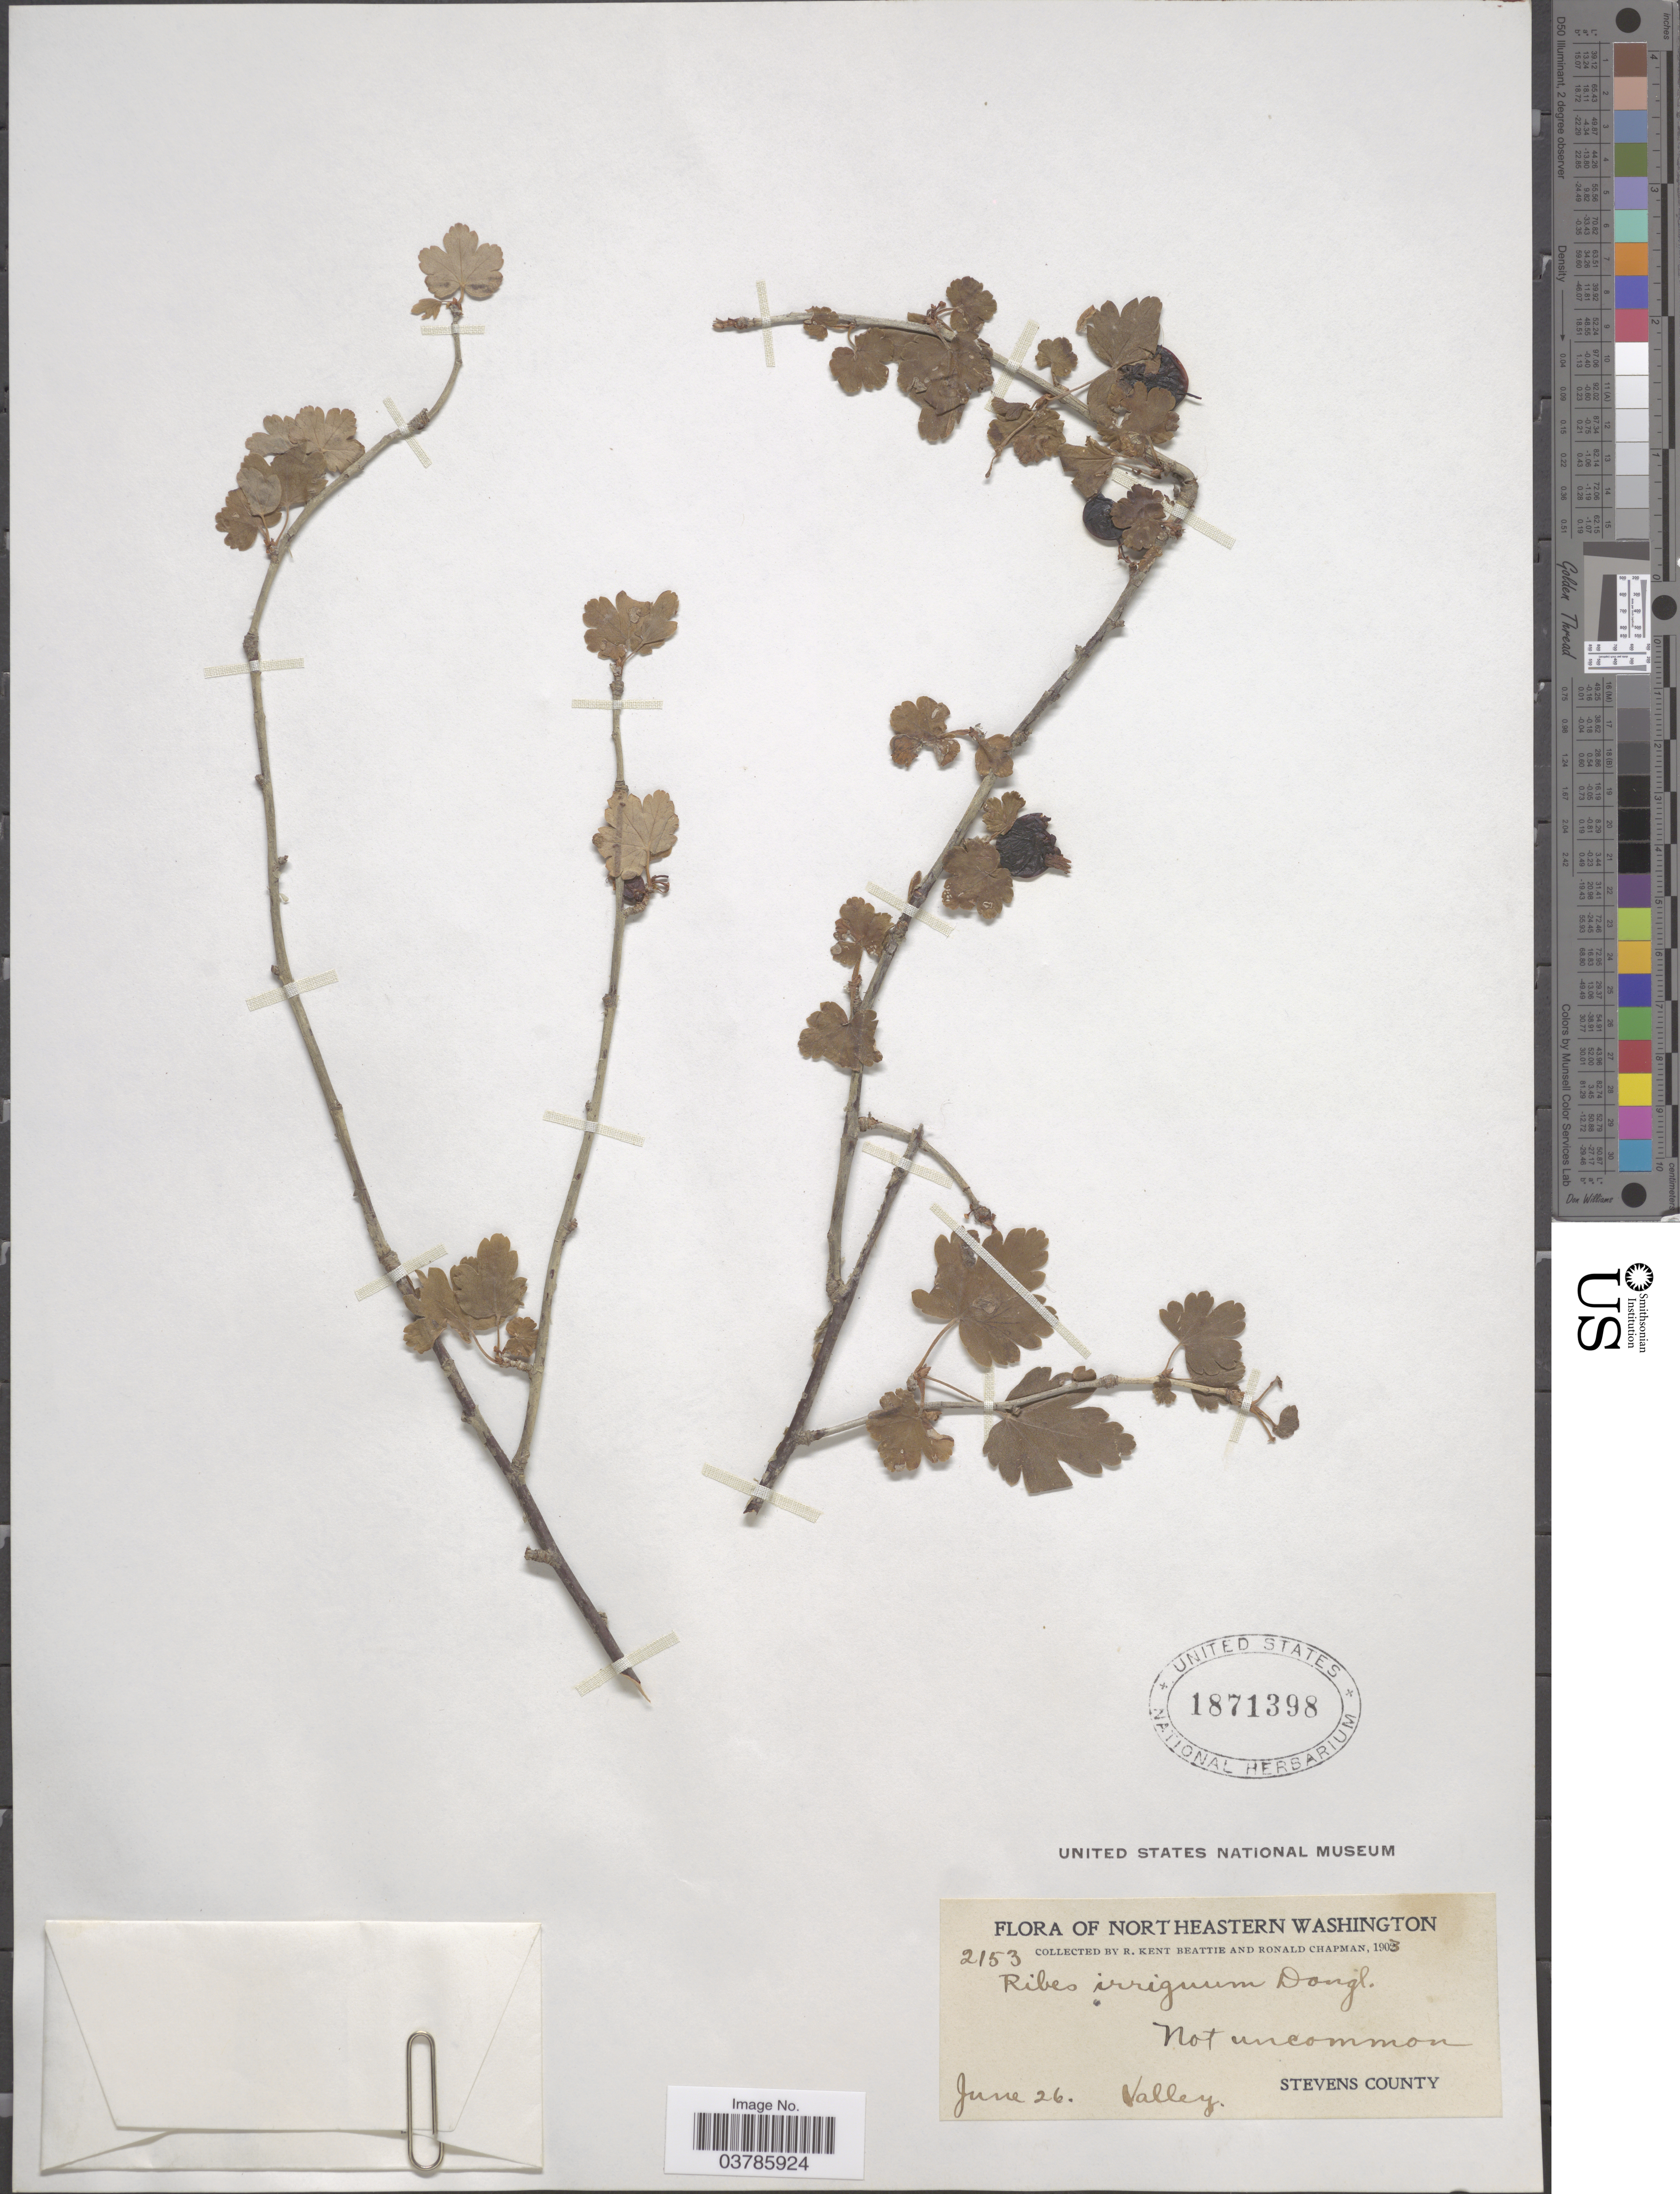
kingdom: Plantae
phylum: Tracheophyta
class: Magnoliopsida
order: Saxifragales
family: Grossulariaceae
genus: Ribes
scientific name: Ribes oxyacanthoides var. irriguum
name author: (Douglas) Jancz.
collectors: R. K. Beattie & R. Chapman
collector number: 2153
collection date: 1903-06-26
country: United States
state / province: Washington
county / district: Stevens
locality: Northeastern Washington. Valley. Stevens County.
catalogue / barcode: US 1871398